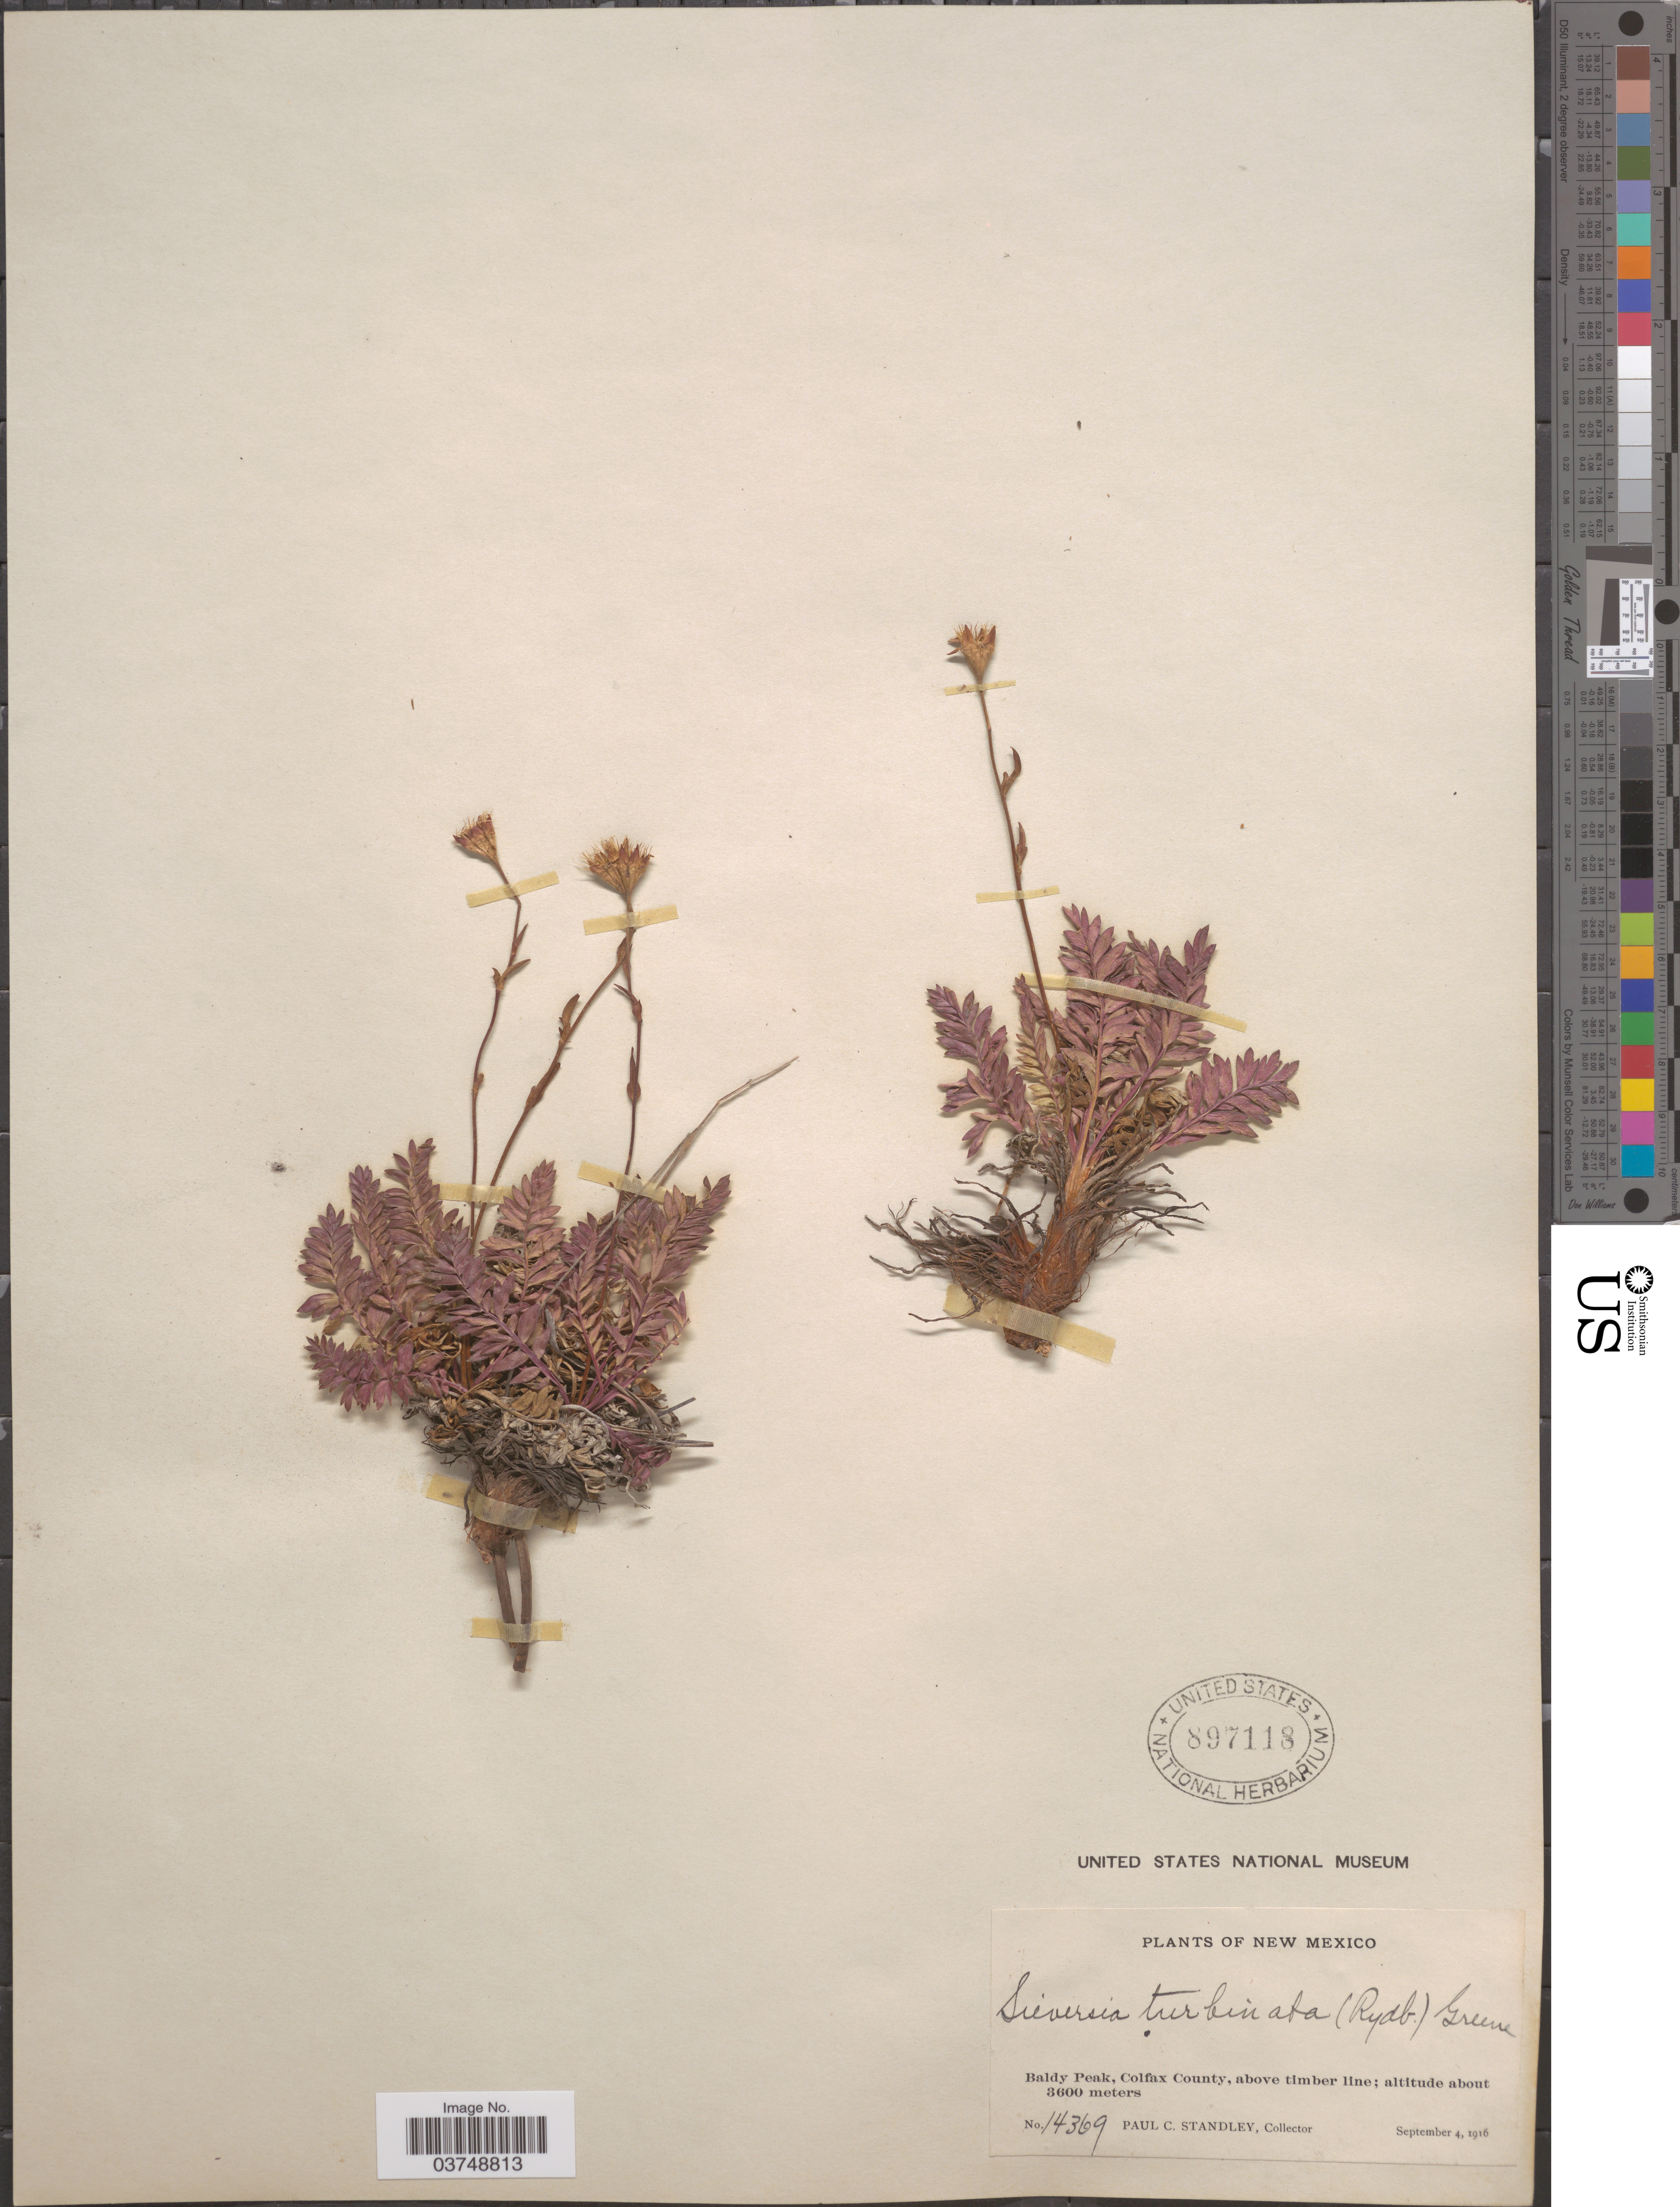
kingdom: Plantae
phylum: Tracheophyta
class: Magnoliopsida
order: Rosales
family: Rosaceae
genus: Geum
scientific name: Geum rossii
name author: (R. Br.) Ser.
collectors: P. C. Standley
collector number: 14369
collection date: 1916-09-04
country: United States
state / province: New Mexico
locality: Baldy Peak, Colfax County, above timber line.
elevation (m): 3600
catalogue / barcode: US 897118